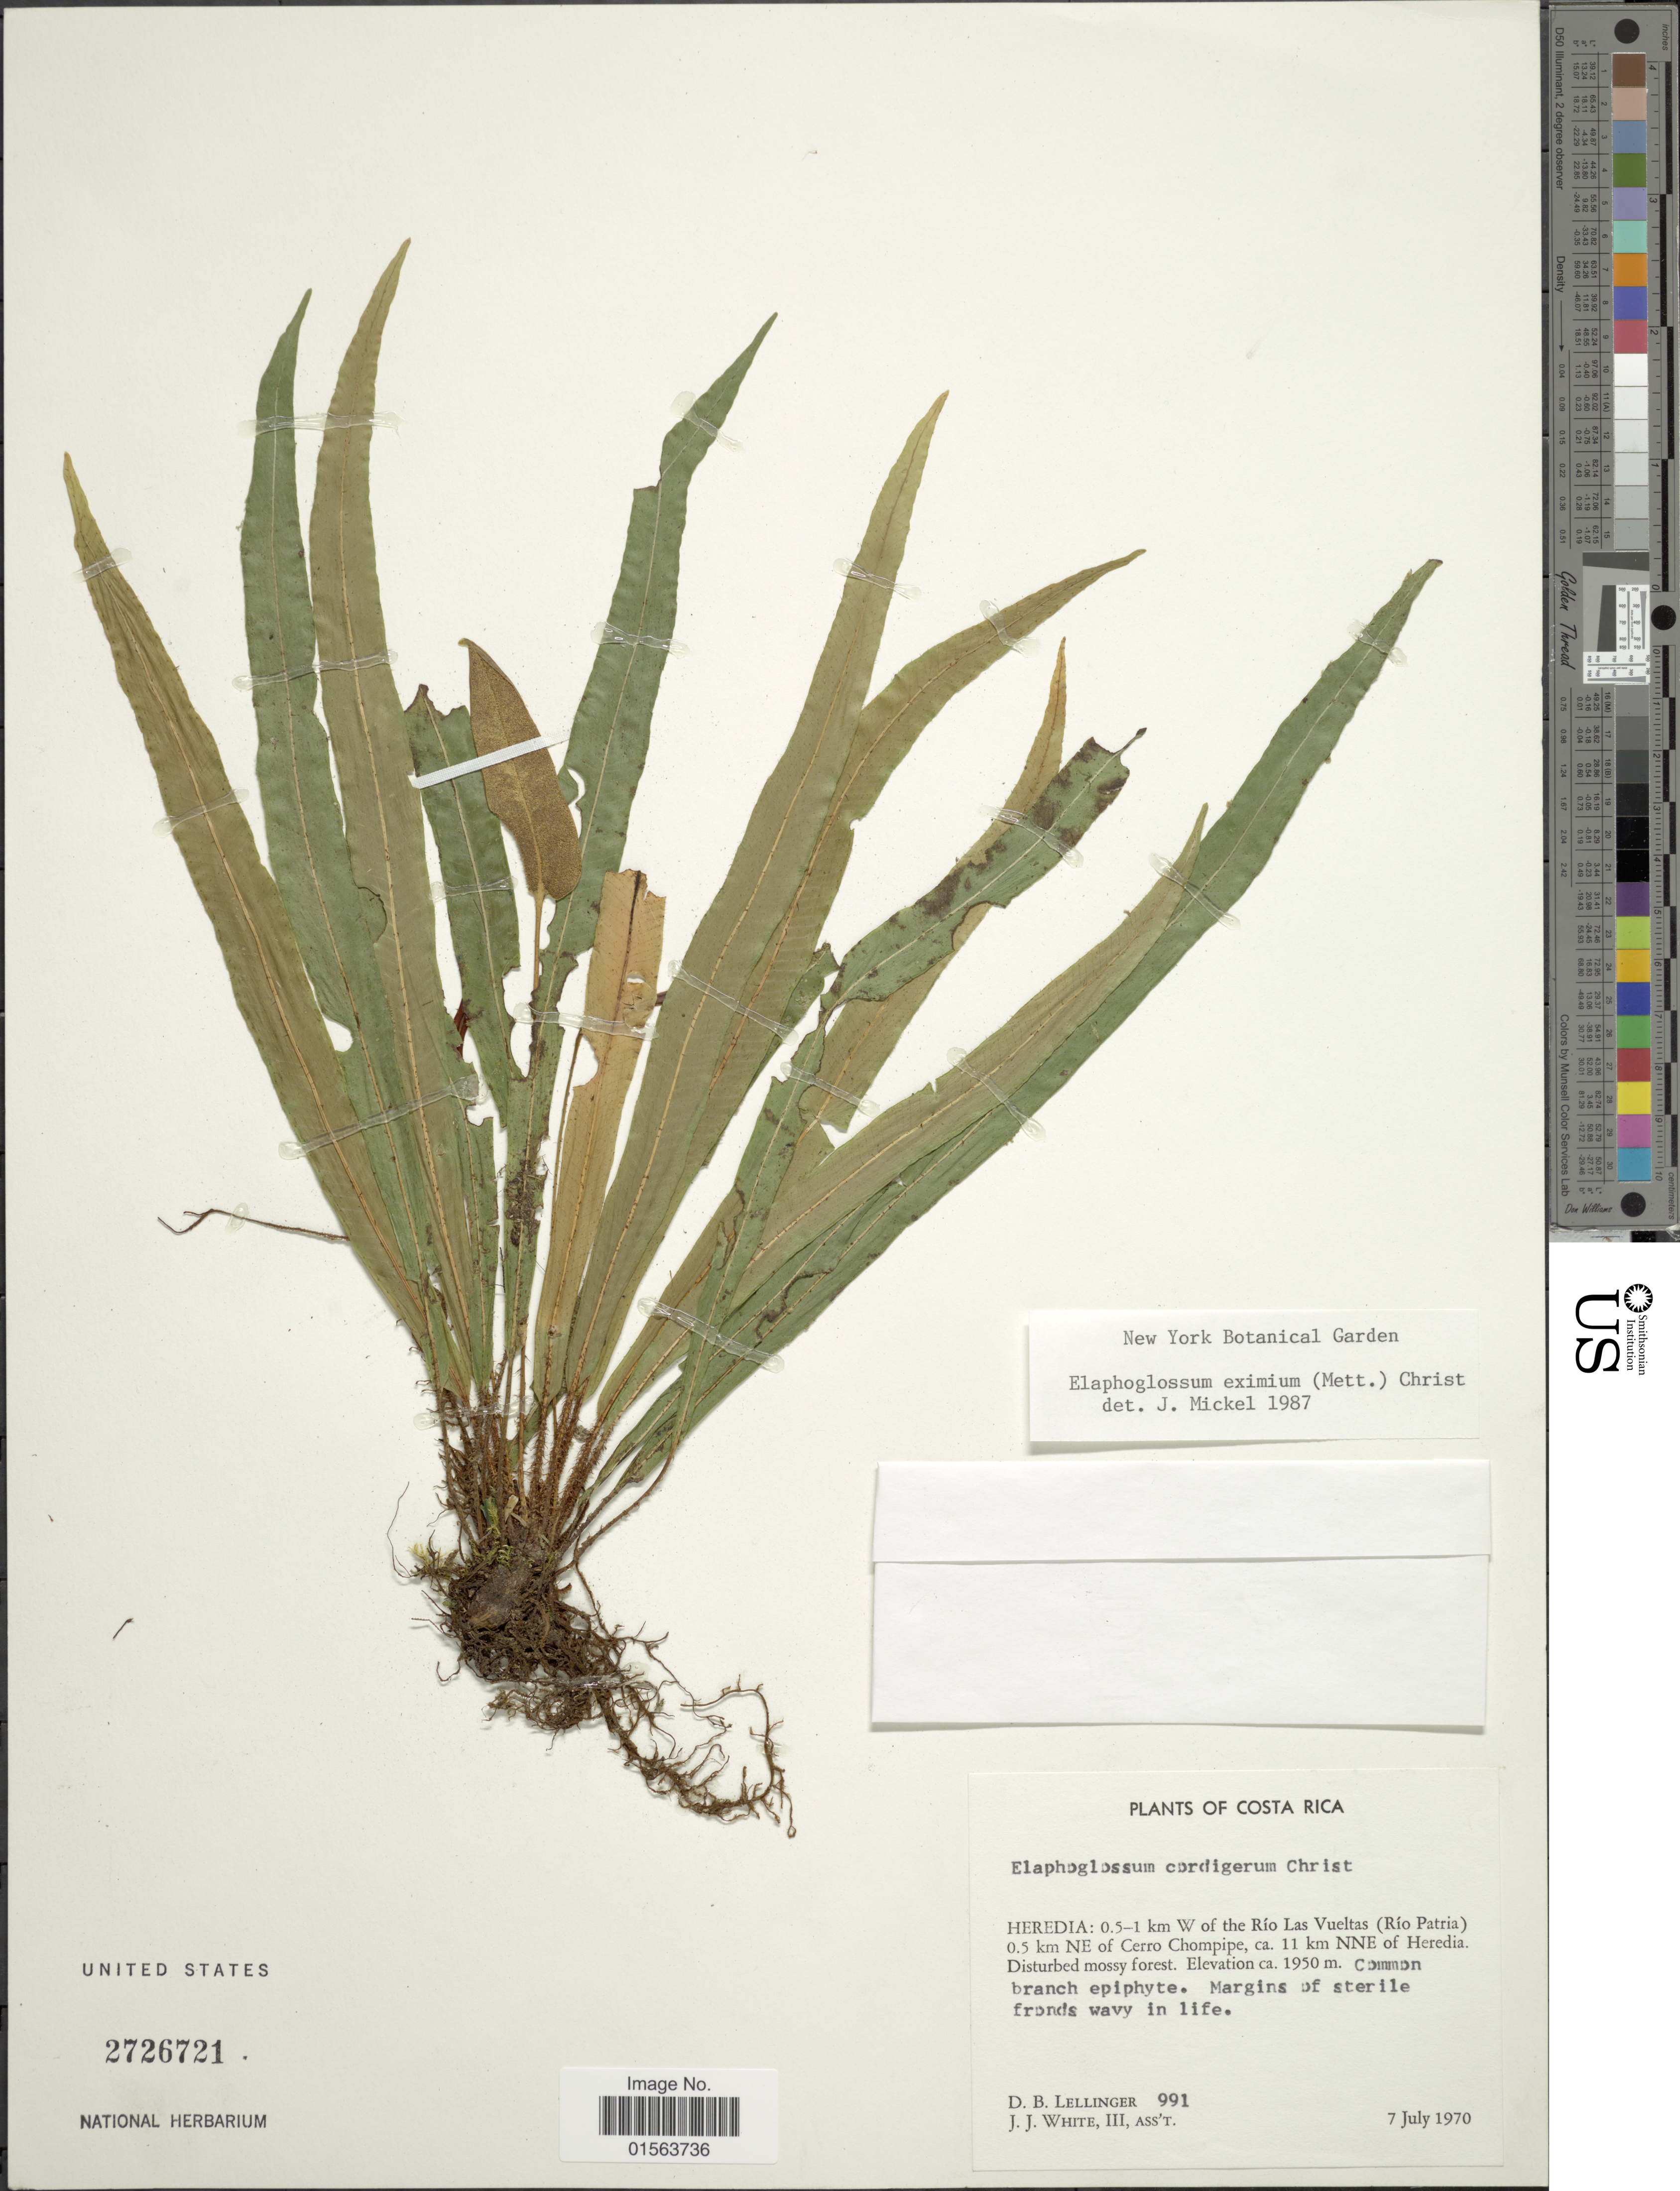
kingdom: Plantae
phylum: Tracheophyta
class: Polypodiopsida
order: Polypodiales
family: Dryopteridaceae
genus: Elaphoglossum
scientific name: Elaphoglossum eximium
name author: (Mett.) Christ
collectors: D. B. Lellinger & J. J. White III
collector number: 991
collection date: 1970-07-07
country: Costa Rica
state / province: Heredia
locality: Heredia: 0.5-1 km W of the Rio Las Vueltas (Rio Patria) 0.5 km NE of Cerro Chompipe, ca 11 km NNE of Heredia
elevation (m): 1950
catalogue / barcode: US 2726721